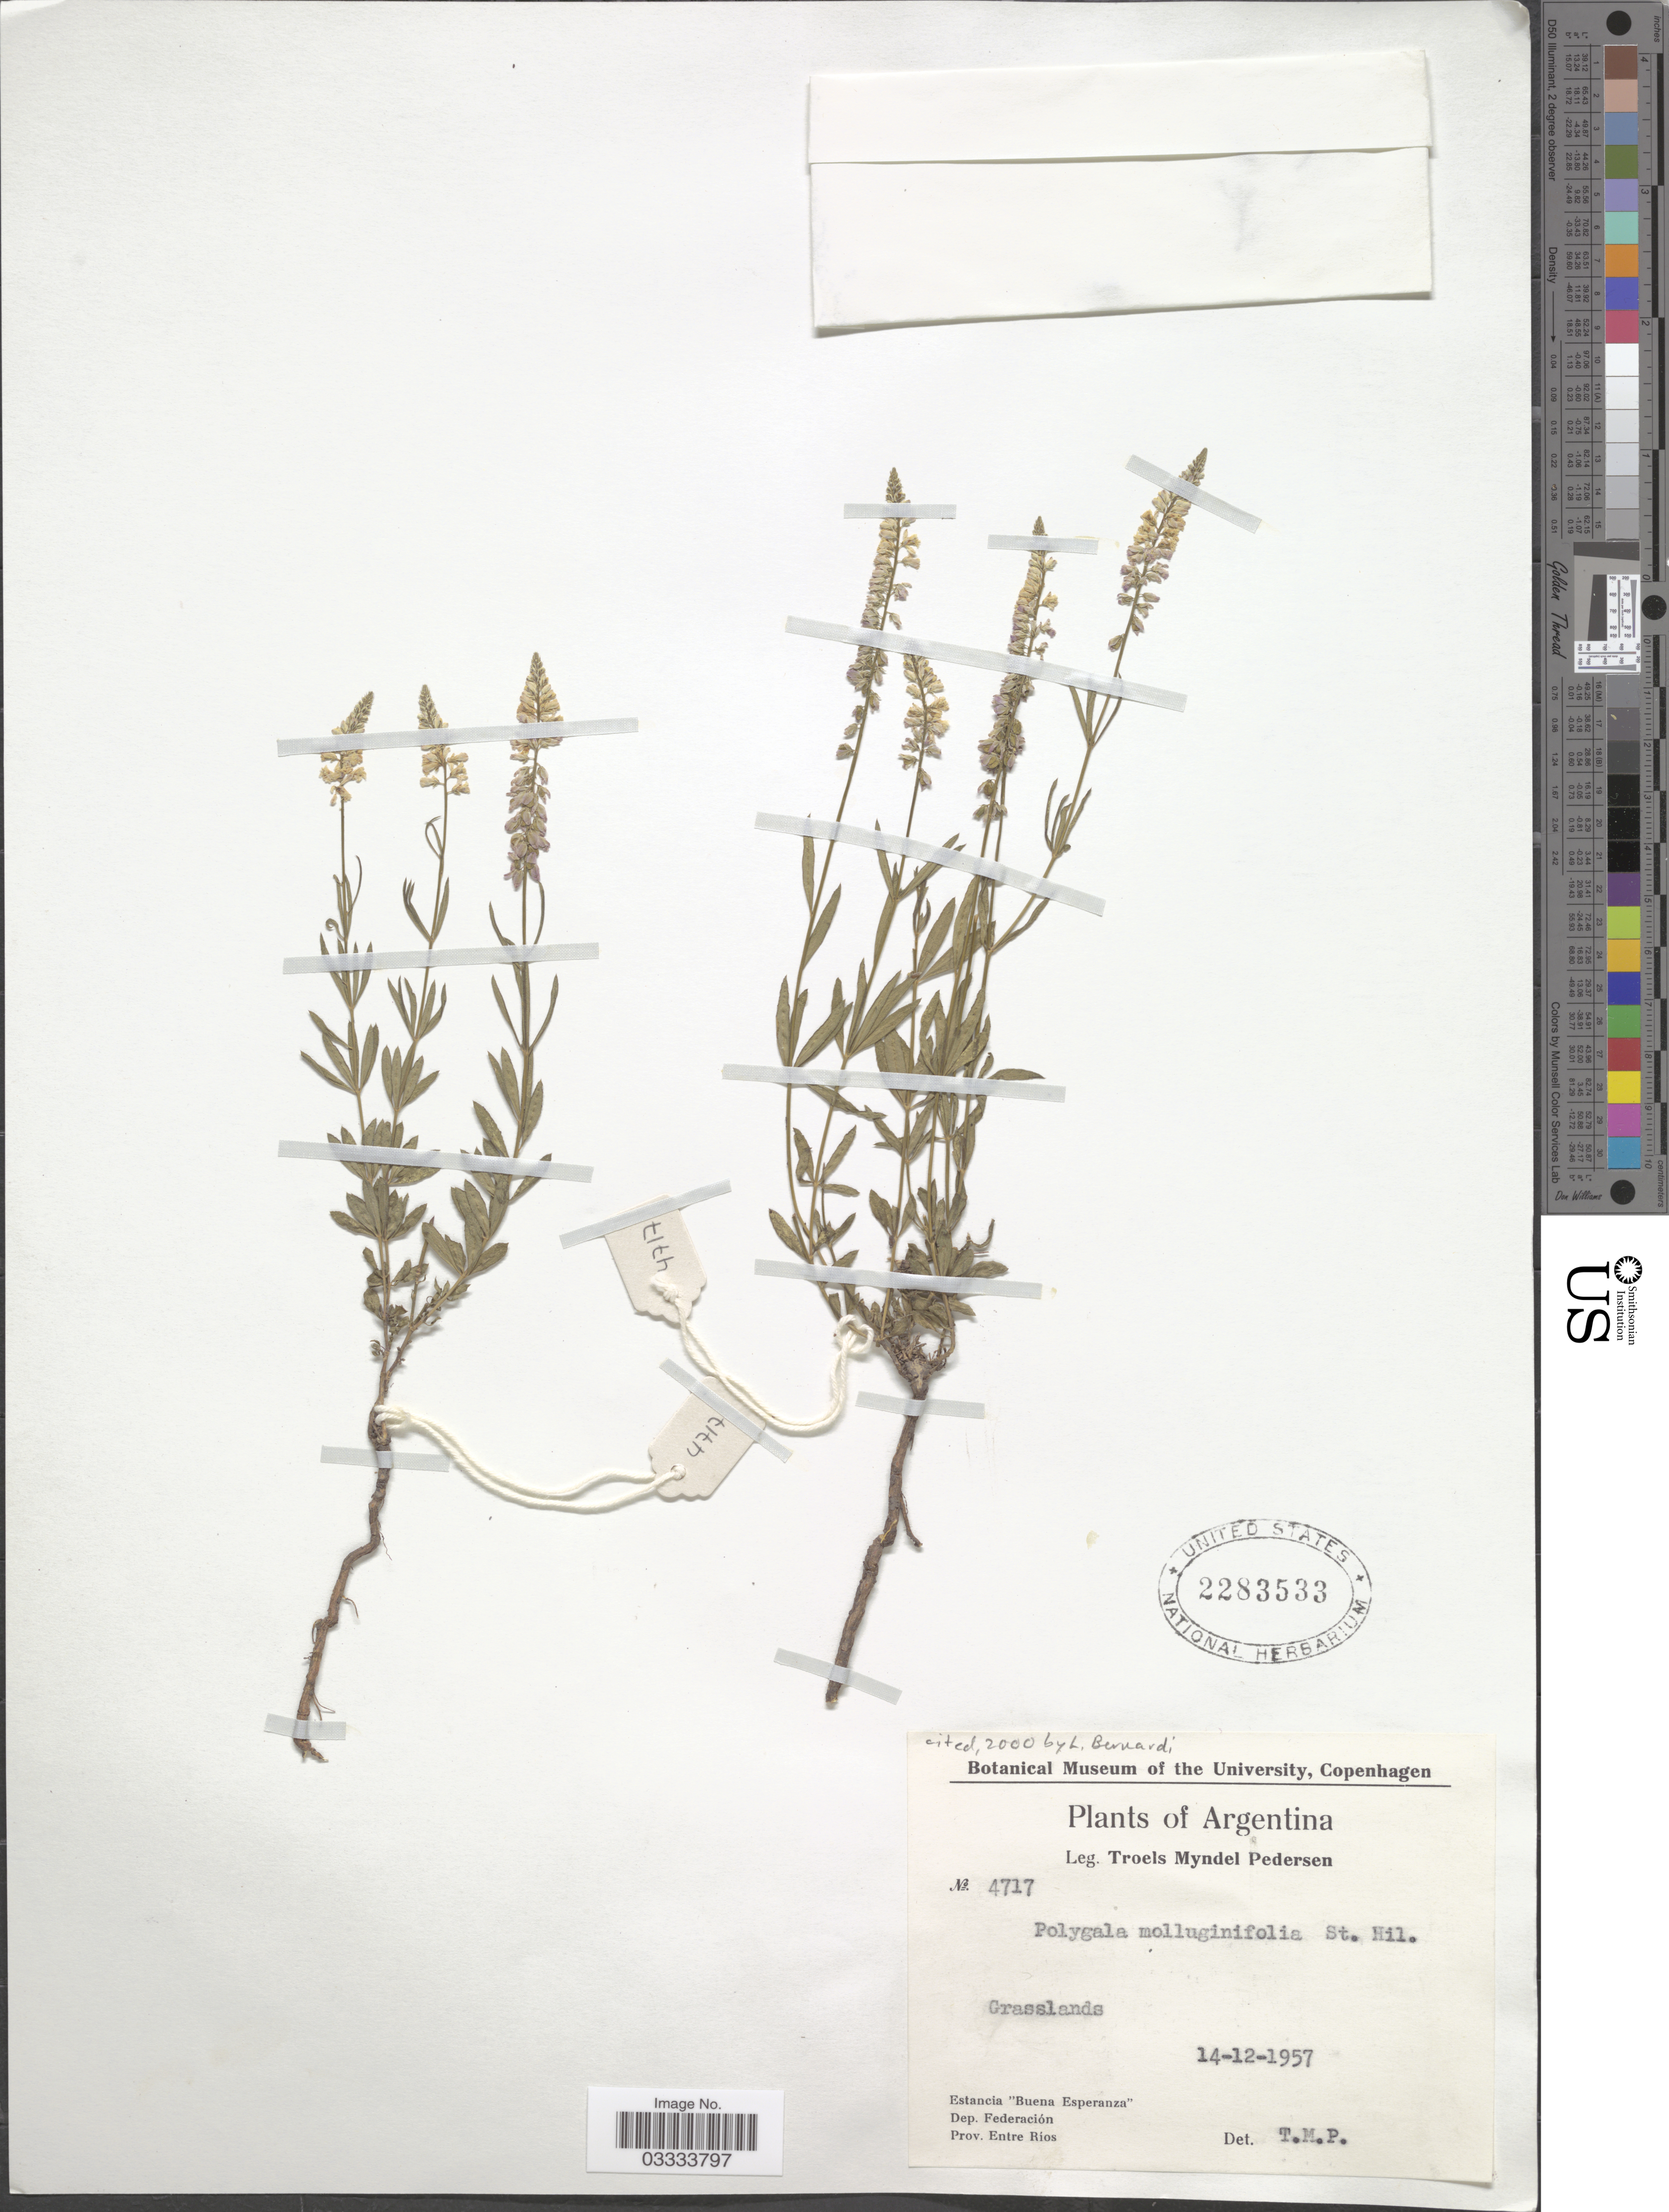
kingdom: Plantae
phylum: Tracheophyta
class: Magnoliopsida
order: Fabales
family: Polygalaceae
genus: Polygala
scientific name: Polygala molluginifolia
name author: A. St.-Hil. & Moq.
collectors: T. Pederson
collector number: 4717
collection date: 1957-12-14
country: Argentina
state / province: Entre Rios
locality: Estancia "Buena Esperanza". Dep. Federación.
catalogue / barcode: US 2283533